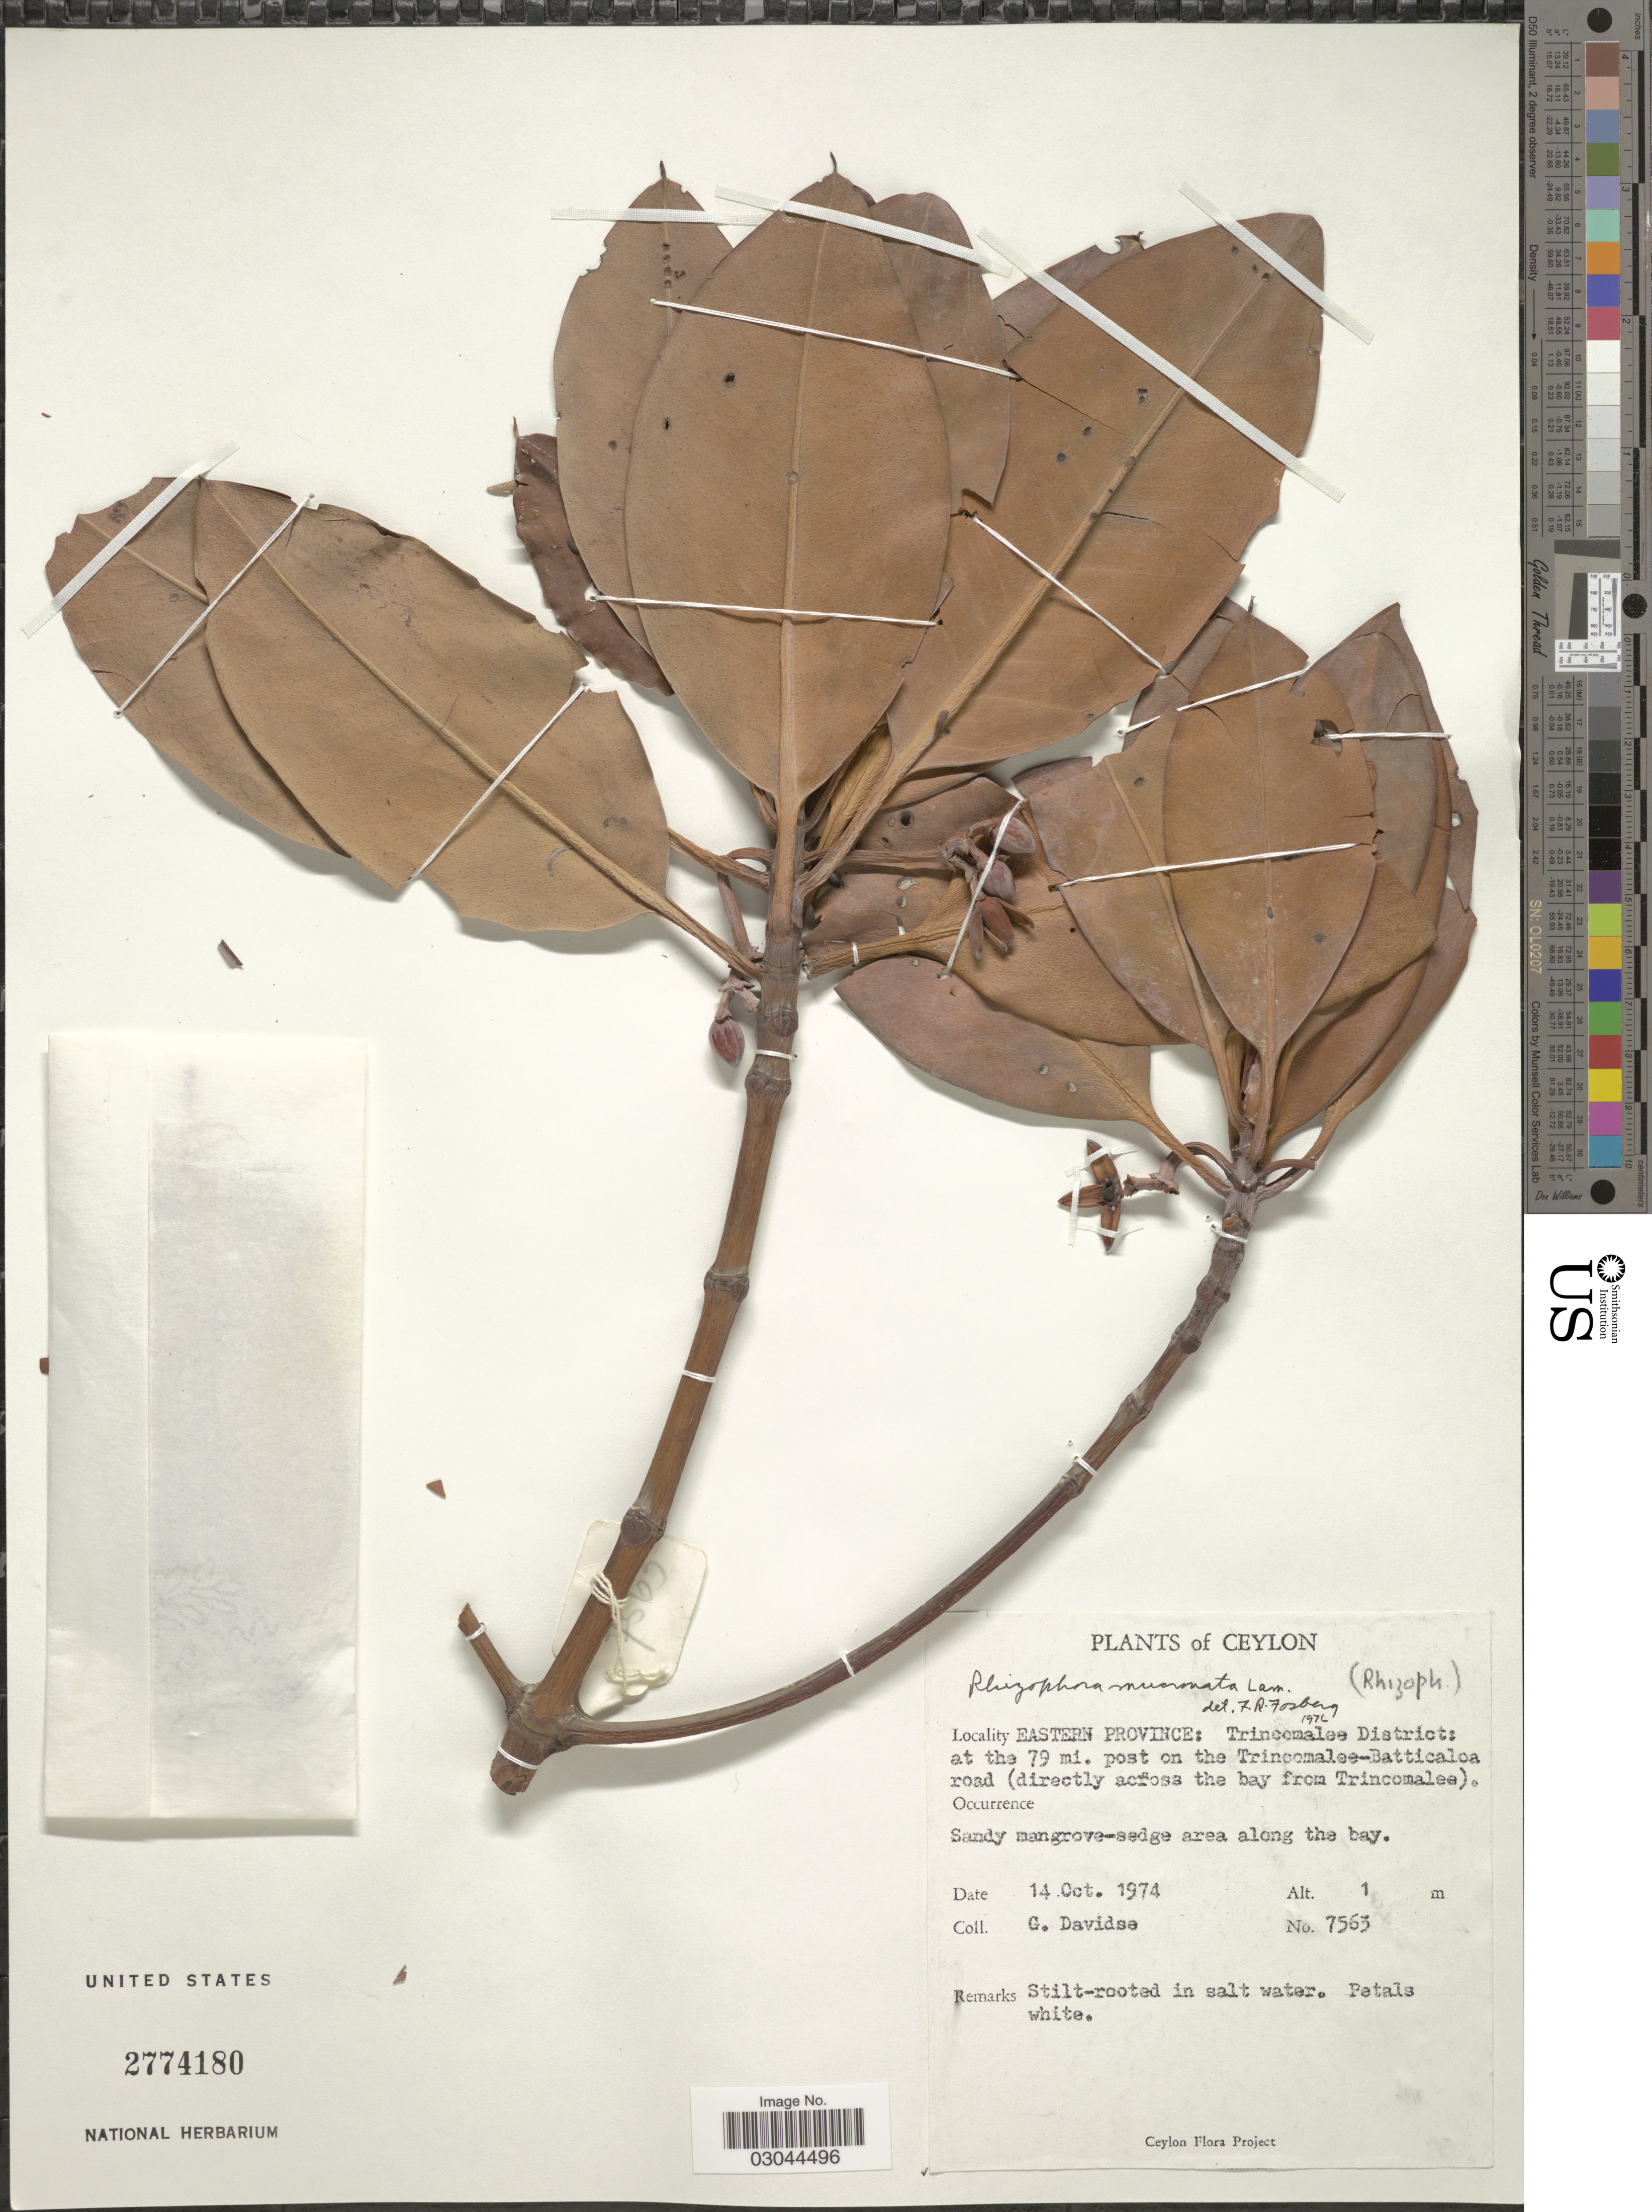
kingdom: Plantae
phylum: Tracheophyta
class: Magnoliopsida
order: Malpighiales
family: Rhizophoraceae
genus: Rhizophora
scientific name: Rhizophora mucronata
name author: Lam.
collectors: G. Davidse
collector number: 7563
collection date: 1974-10-14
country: Sri Lanka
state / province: Eastern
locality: Ceylon. Eastern Province: Trincomalee District; at the 79 mi. post on the Trincomalee-Batticaloa road (directly across the bay from Trincomalee).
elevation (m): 1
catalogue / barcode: US 2774180